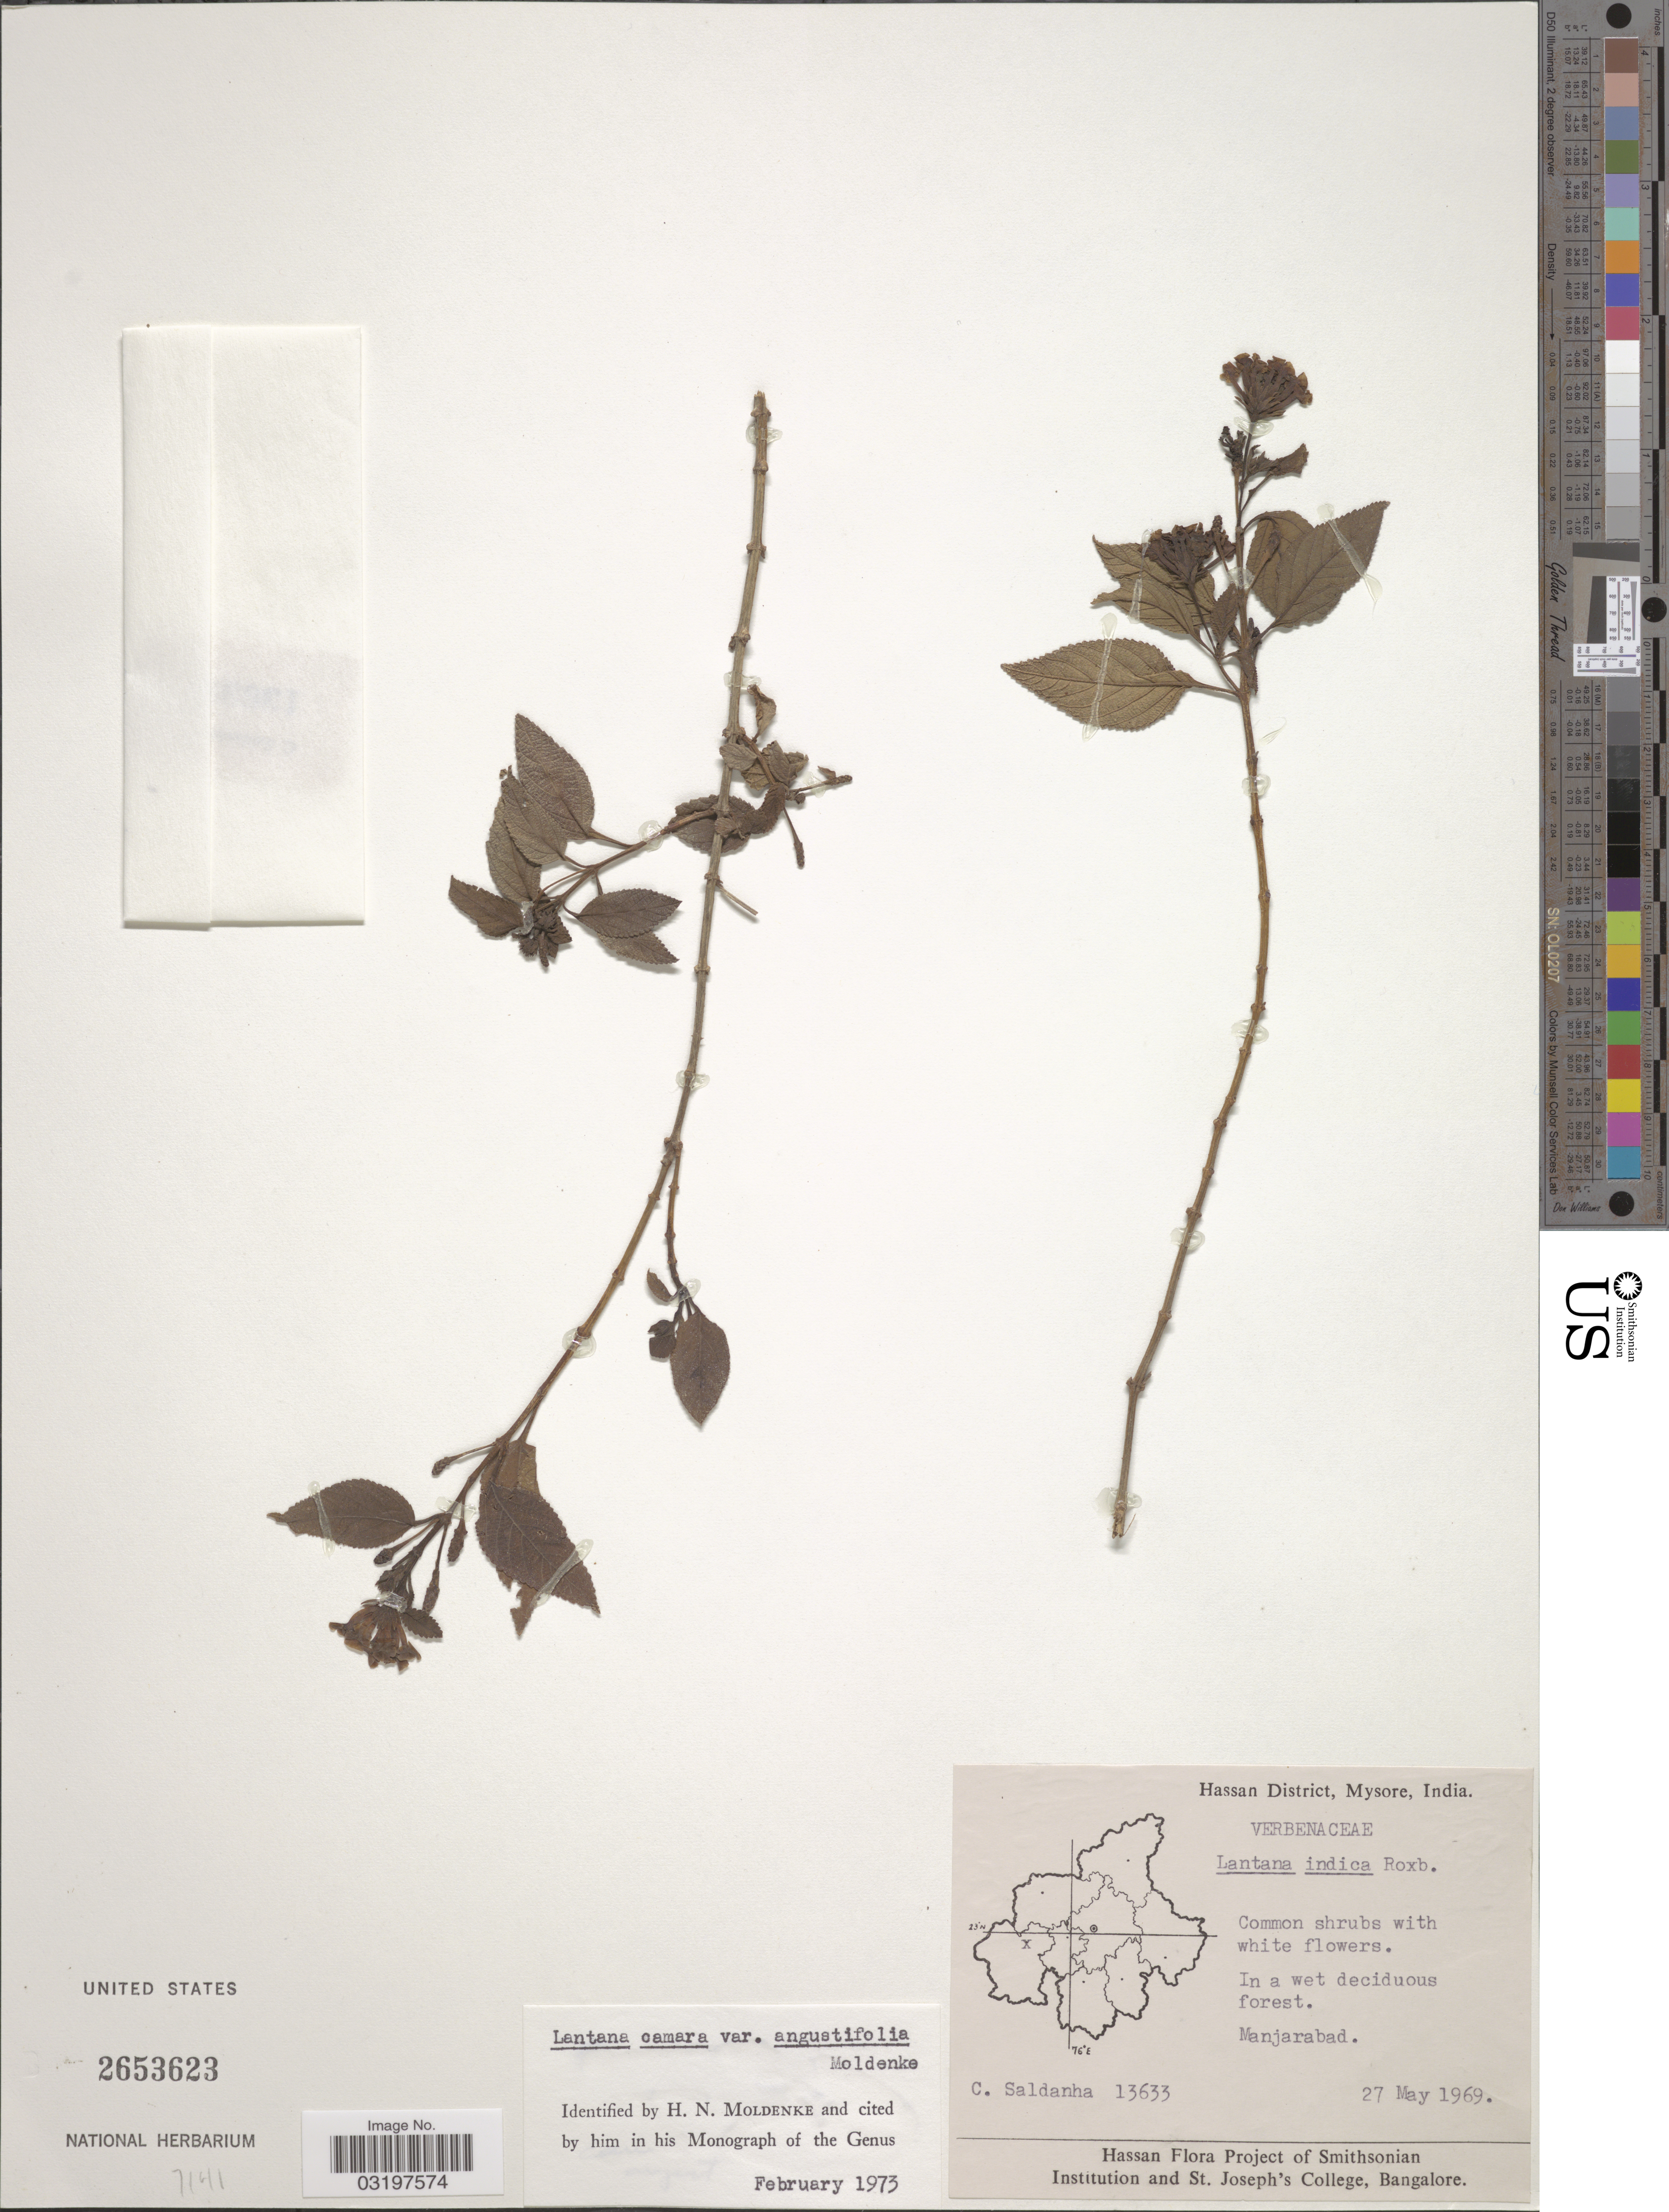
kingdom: Plantae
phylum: Tracheophyta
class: Magnoliopsida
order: Lamiales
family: Verbenaceae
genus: Lantana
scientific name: Lantana camara var. angustifolia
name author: Moldenke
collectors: C. Saldanha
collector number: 13633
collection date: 1969-05-27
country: India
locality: Hassan District, Mysore. Manjarabad.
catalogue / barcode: US 2653623